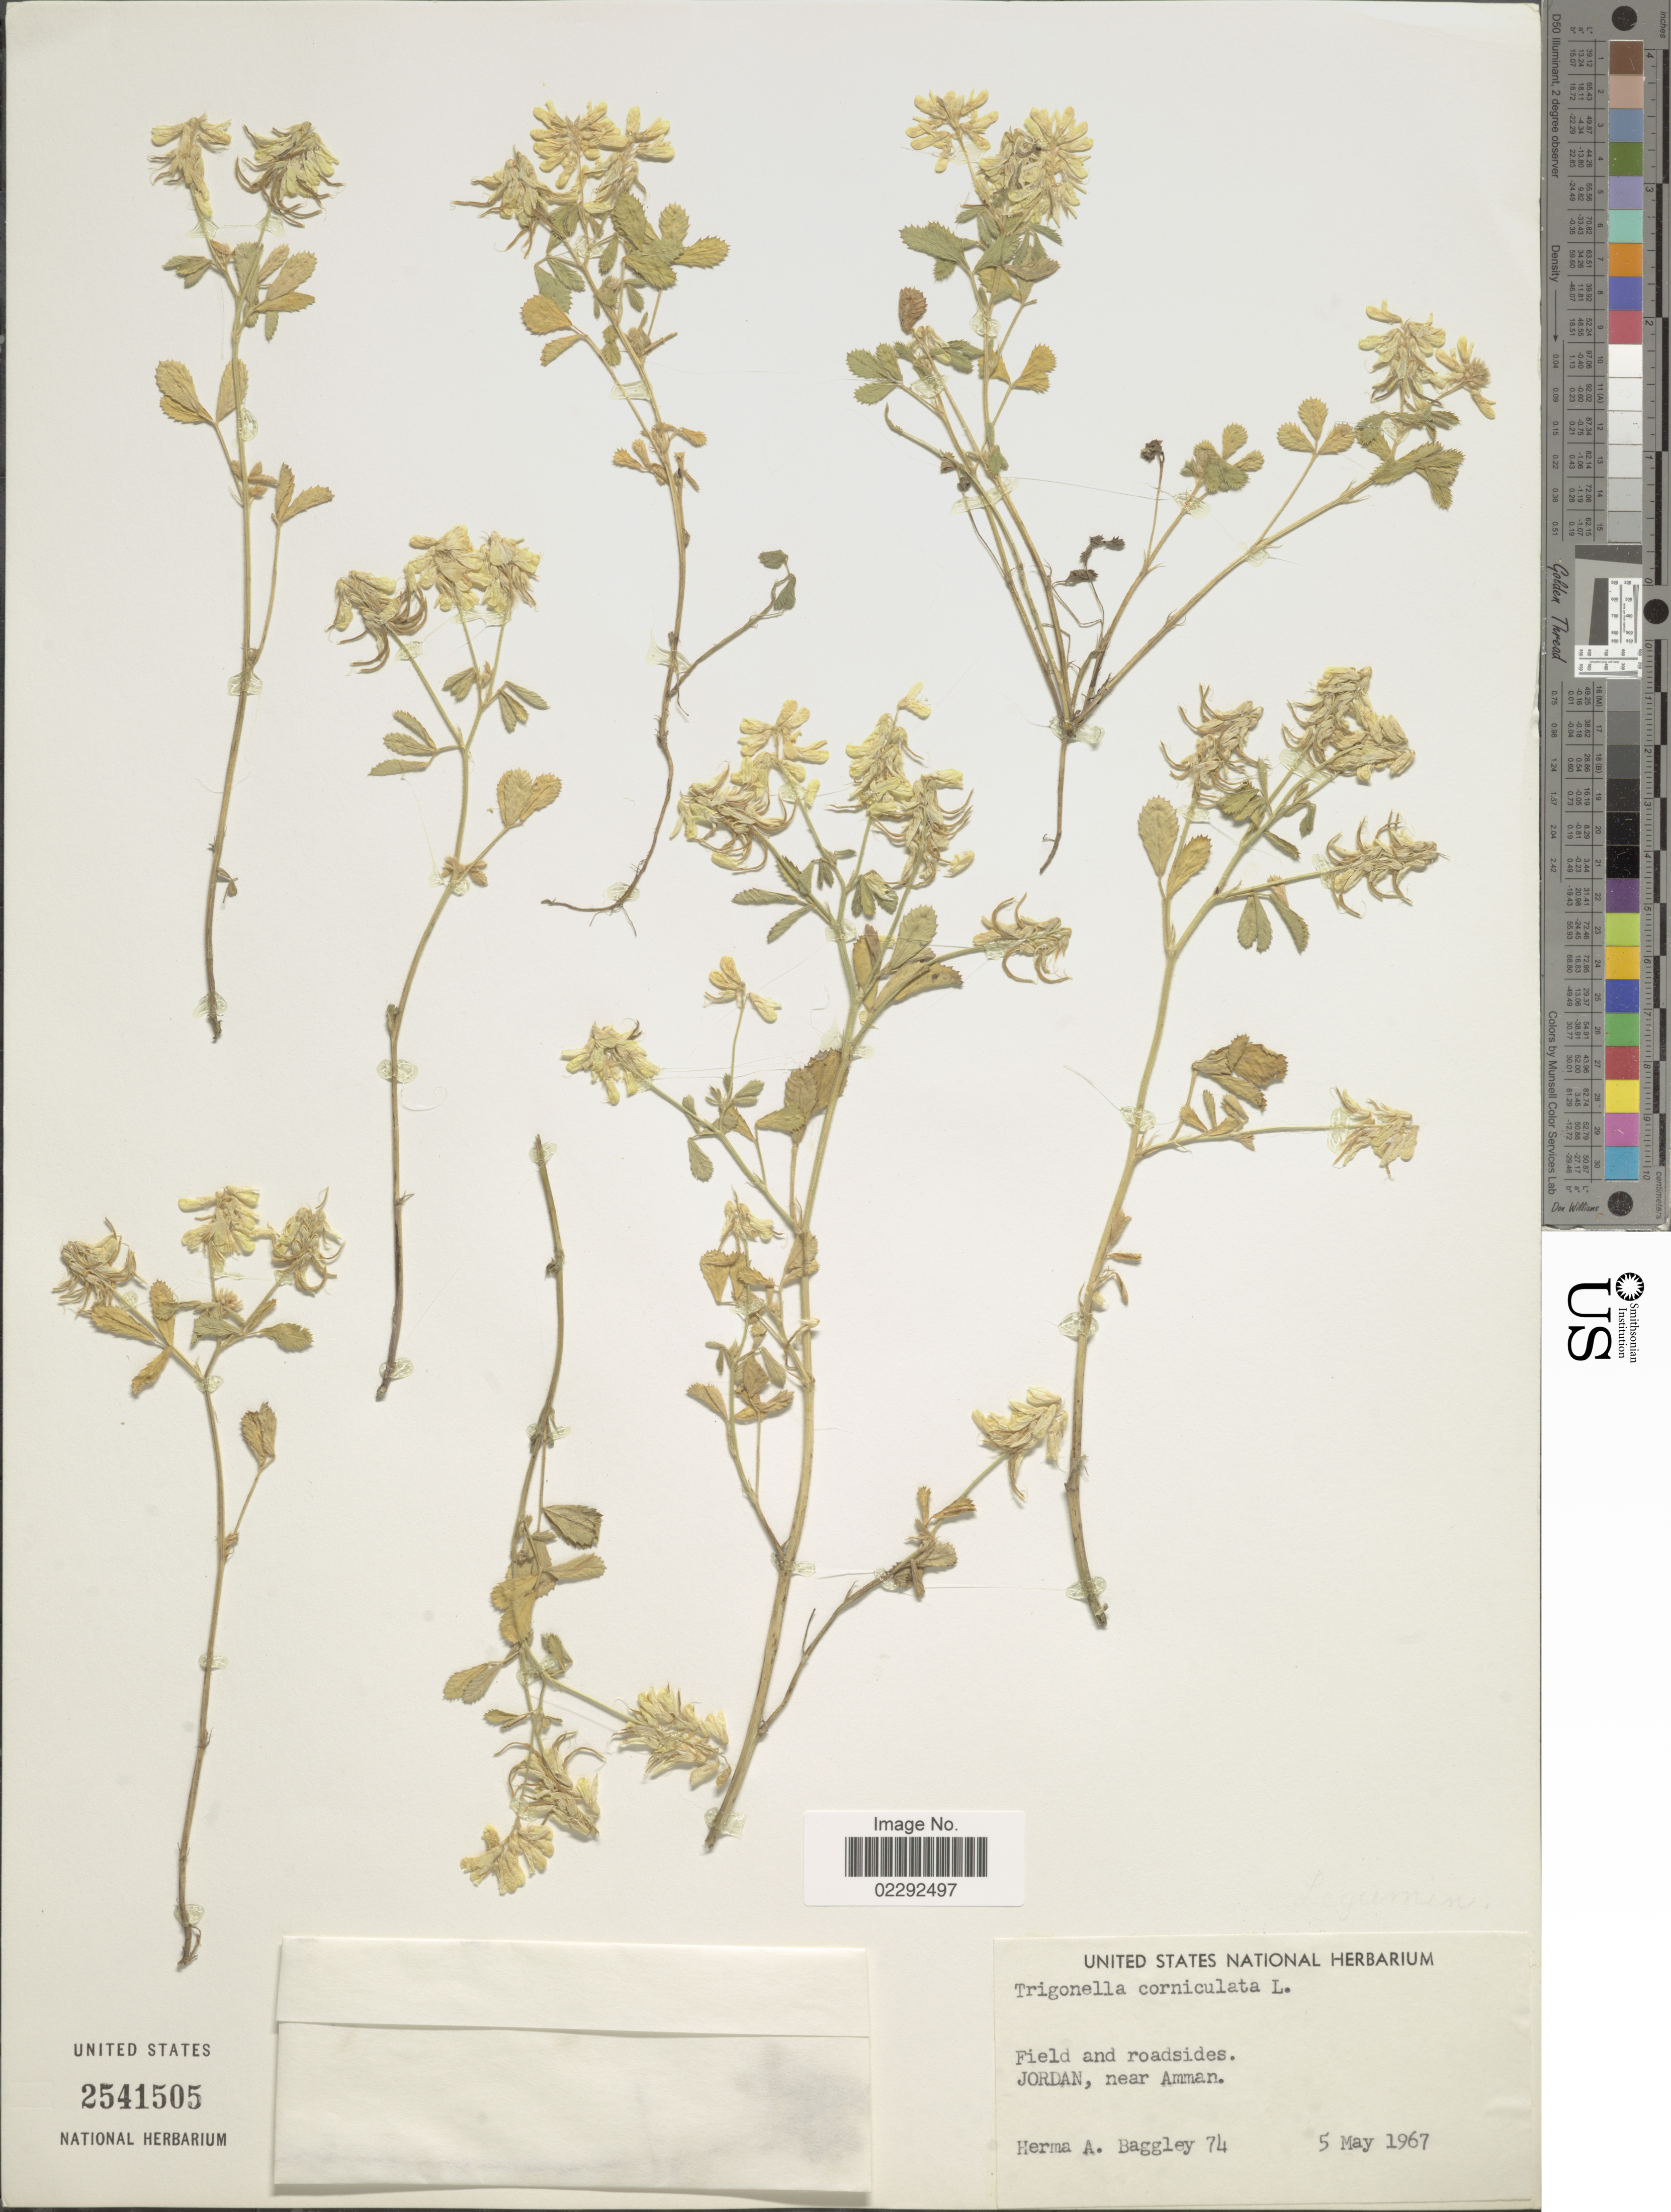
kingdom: Plantae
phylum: Tracheophyta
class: Magnoliopsida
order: Fabales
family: Fabaceae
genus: Trigonella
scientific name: Trigonella corniculata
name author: Sibth. & Sm.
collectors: H. Baggley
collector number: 74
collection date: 1967-05-05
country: Jordan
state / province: Amman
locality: Near Amman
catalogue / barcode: US 2541505